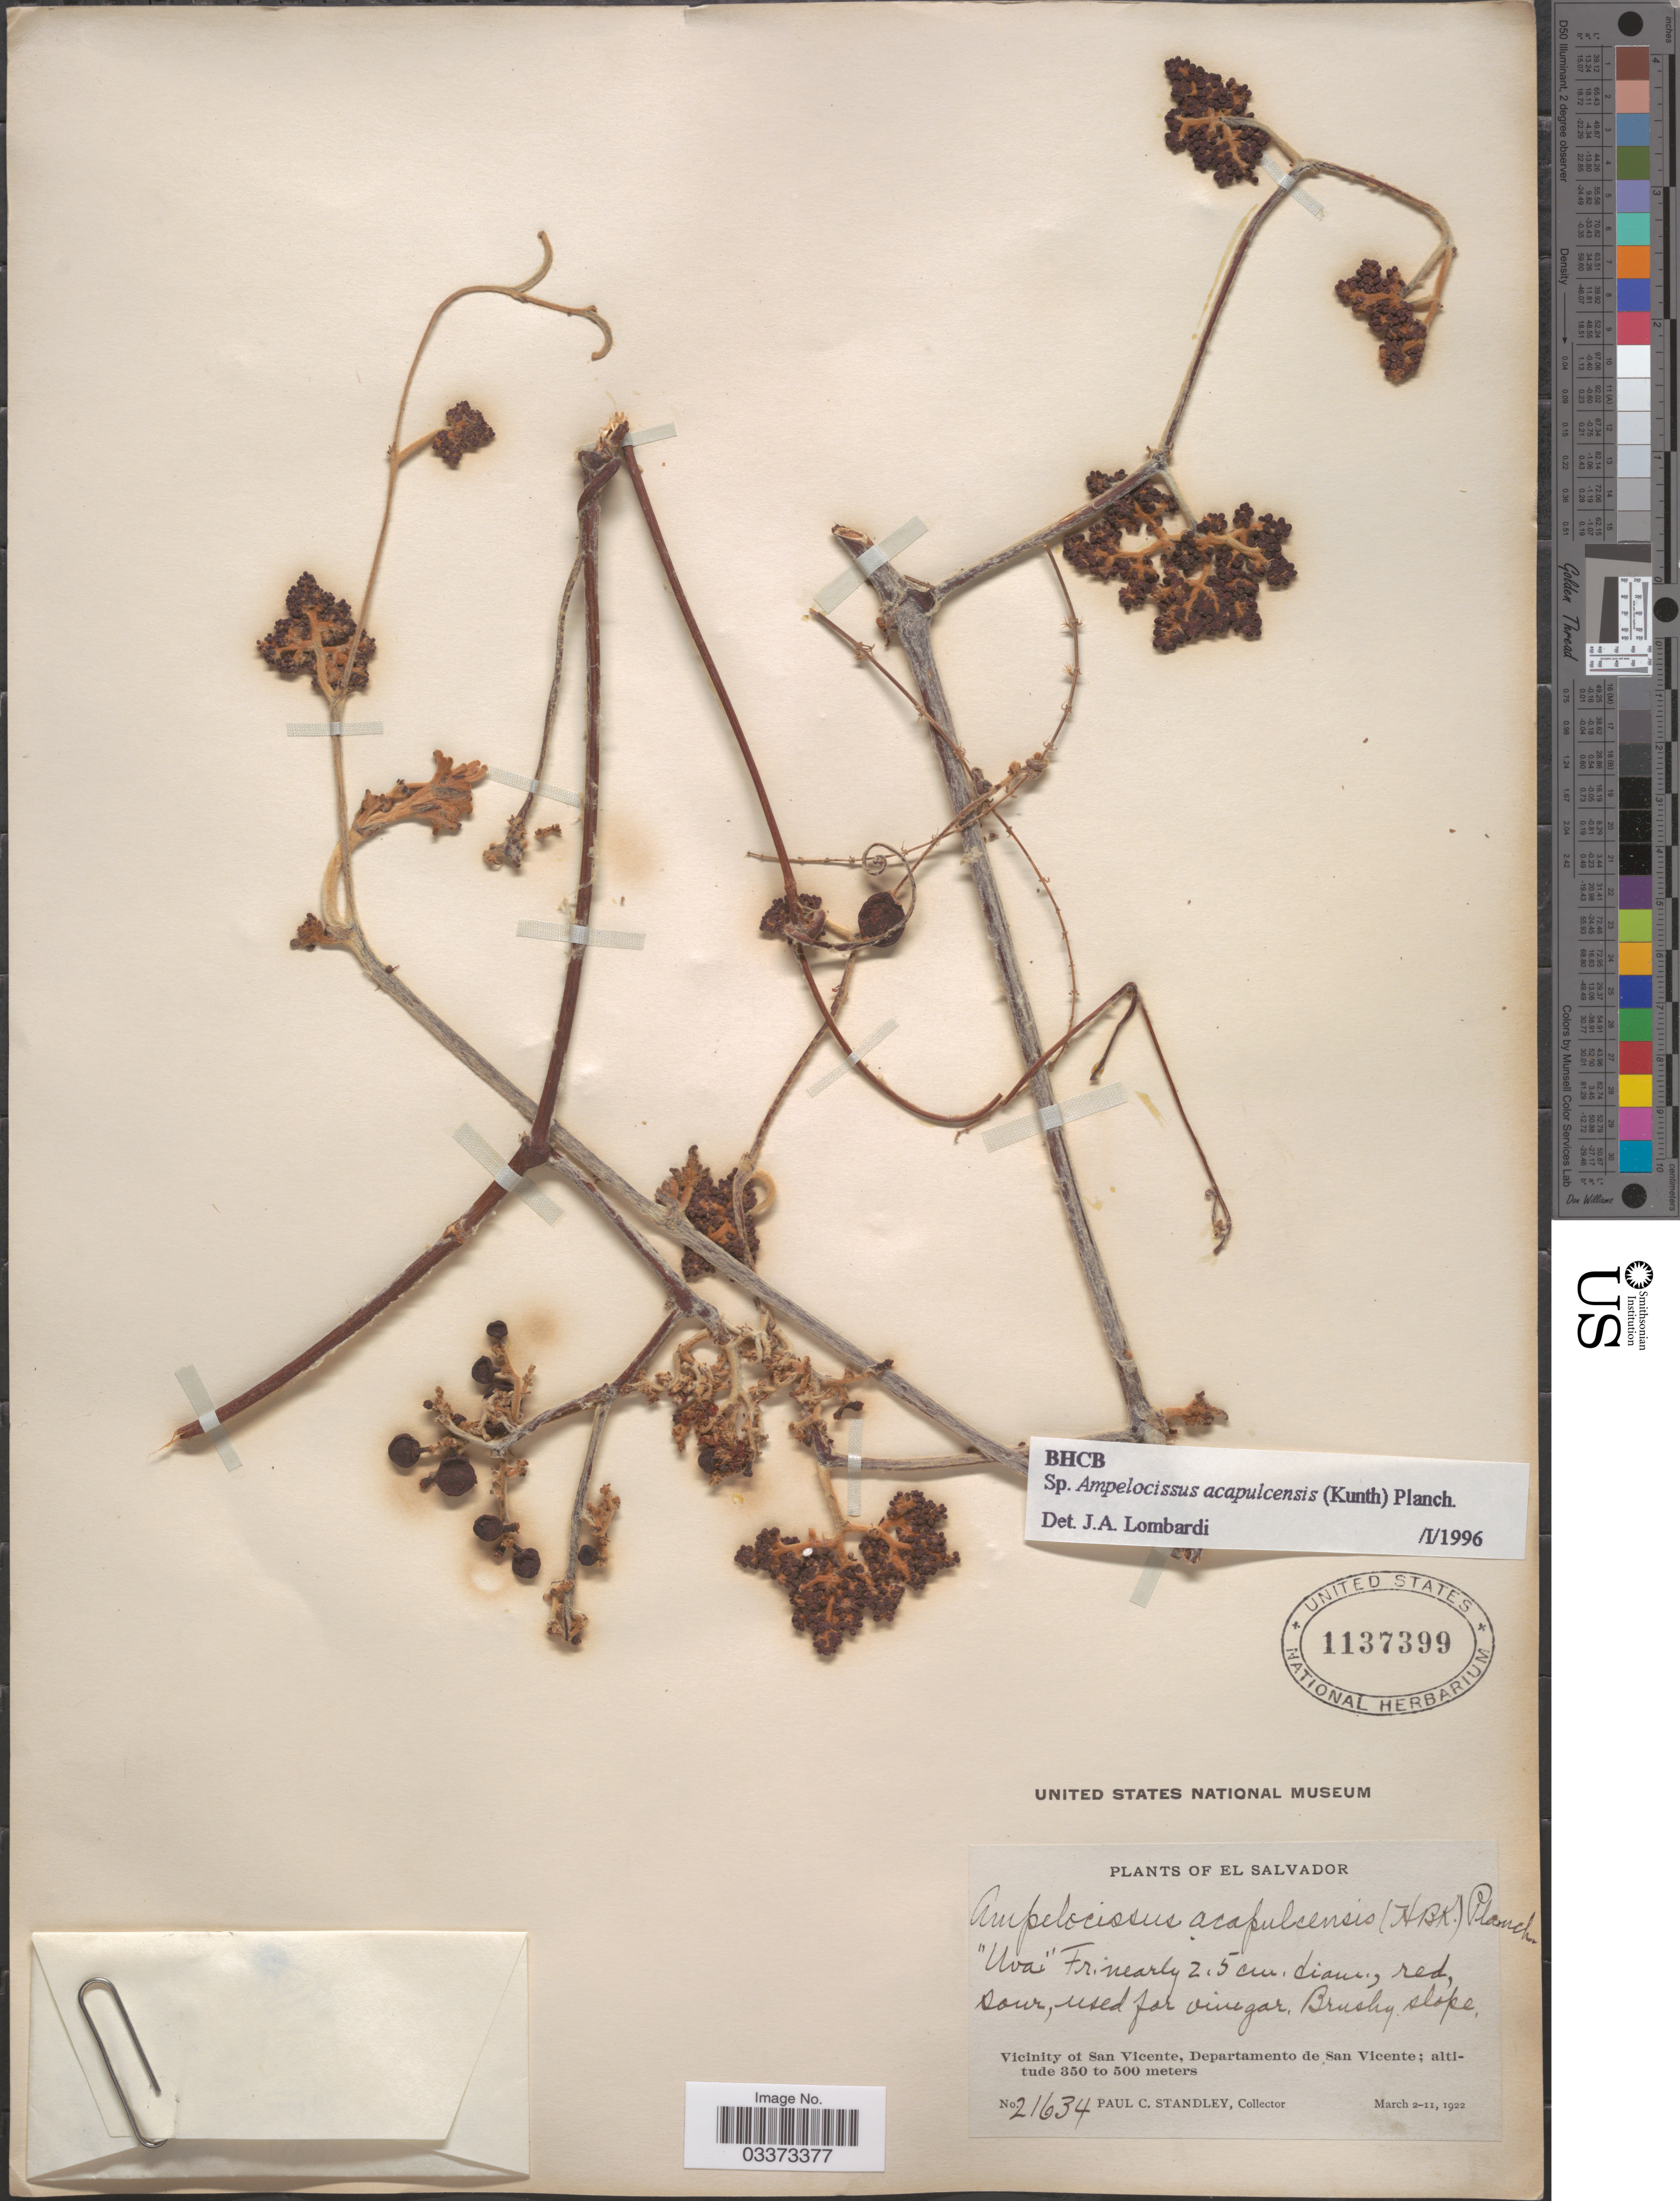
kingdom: Plantae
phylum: Tracheophyta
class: Magnoliopsida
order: Vitales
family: Vitaceae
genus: Ampelocissus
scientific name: Ampelocissus acapulcensis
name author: (Kunth) Planch.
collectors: P. C. Standley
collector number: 21634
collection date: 1922-03-02/1922-03-11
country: El Salvador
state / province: San Vincente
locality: Vicinity of San Vicente, Departamento de San Vicente.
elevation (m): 350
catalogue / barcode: US 1137399